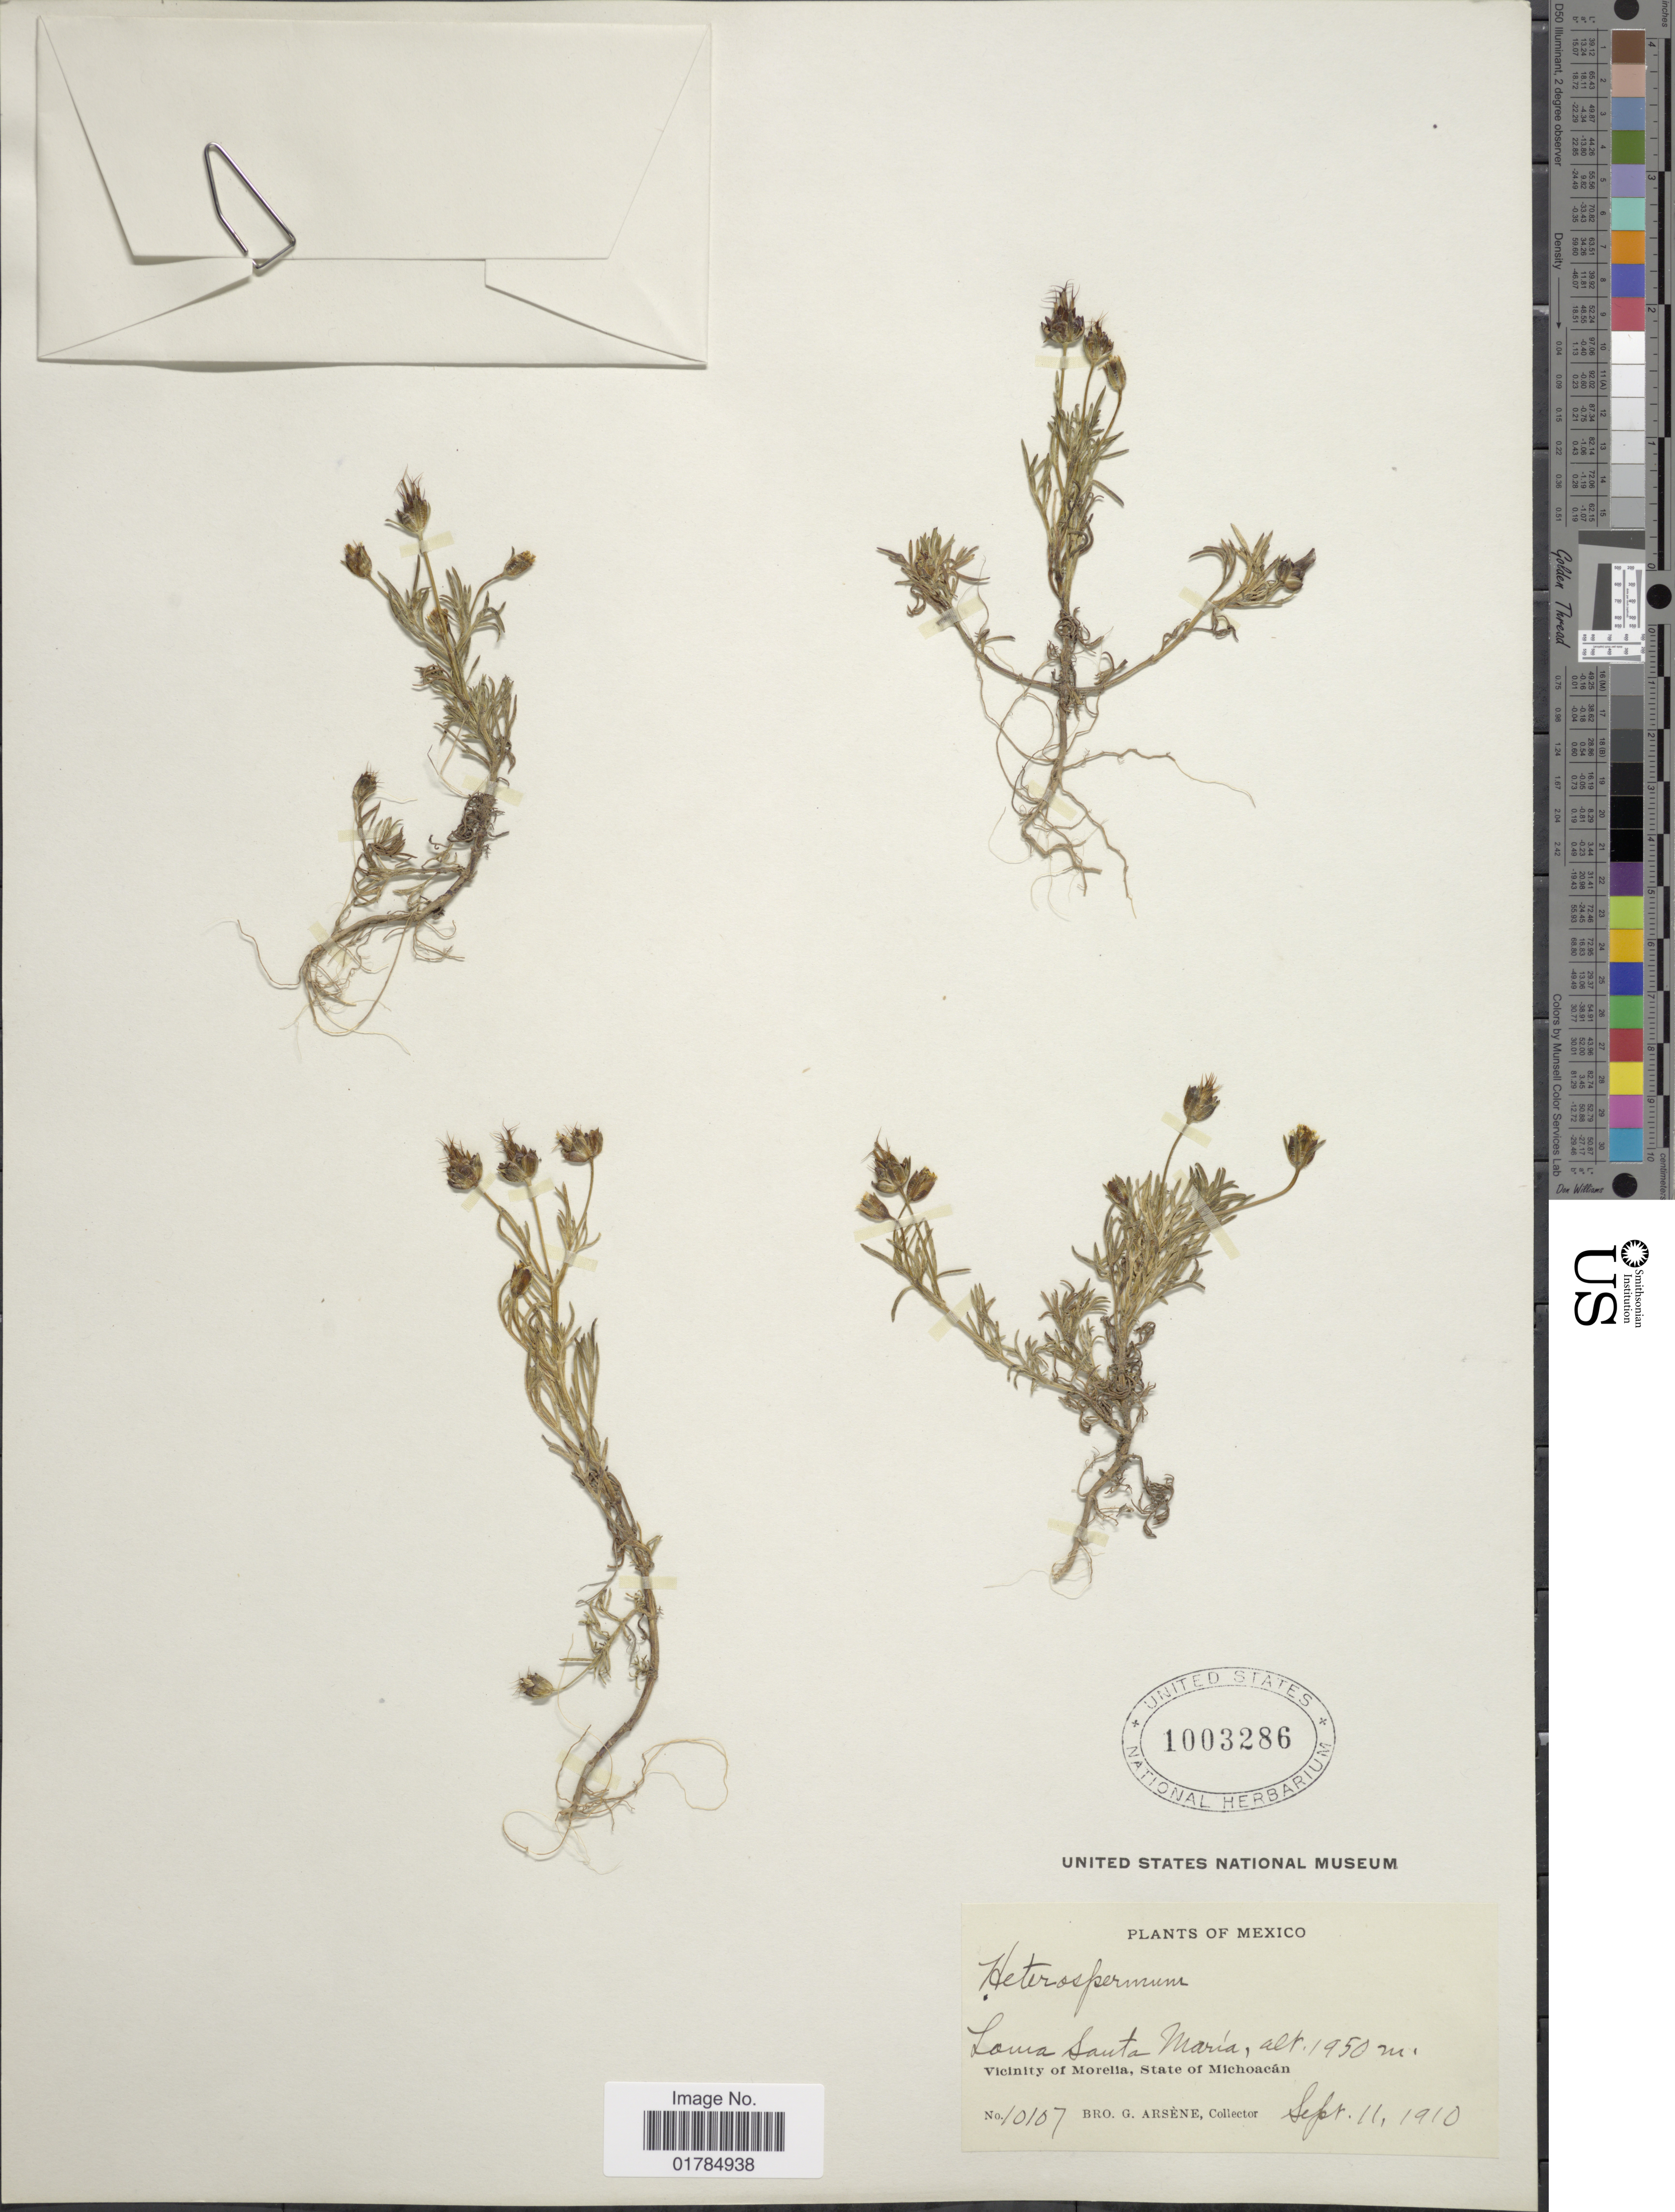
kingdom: Plantae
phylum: Tracheophyta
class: Magnoliopsida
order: Asterales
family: Asteraceae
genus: Heterosperma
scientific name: Heterosperma pinnatum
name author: Cav.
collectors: Bro. G. Arsène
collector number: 10107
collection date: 1910-09-11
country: Mexico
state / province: Michoacán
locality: Loma Santa Maria, Vicinity of Morelia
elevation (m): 1950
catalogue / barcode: US 1003286